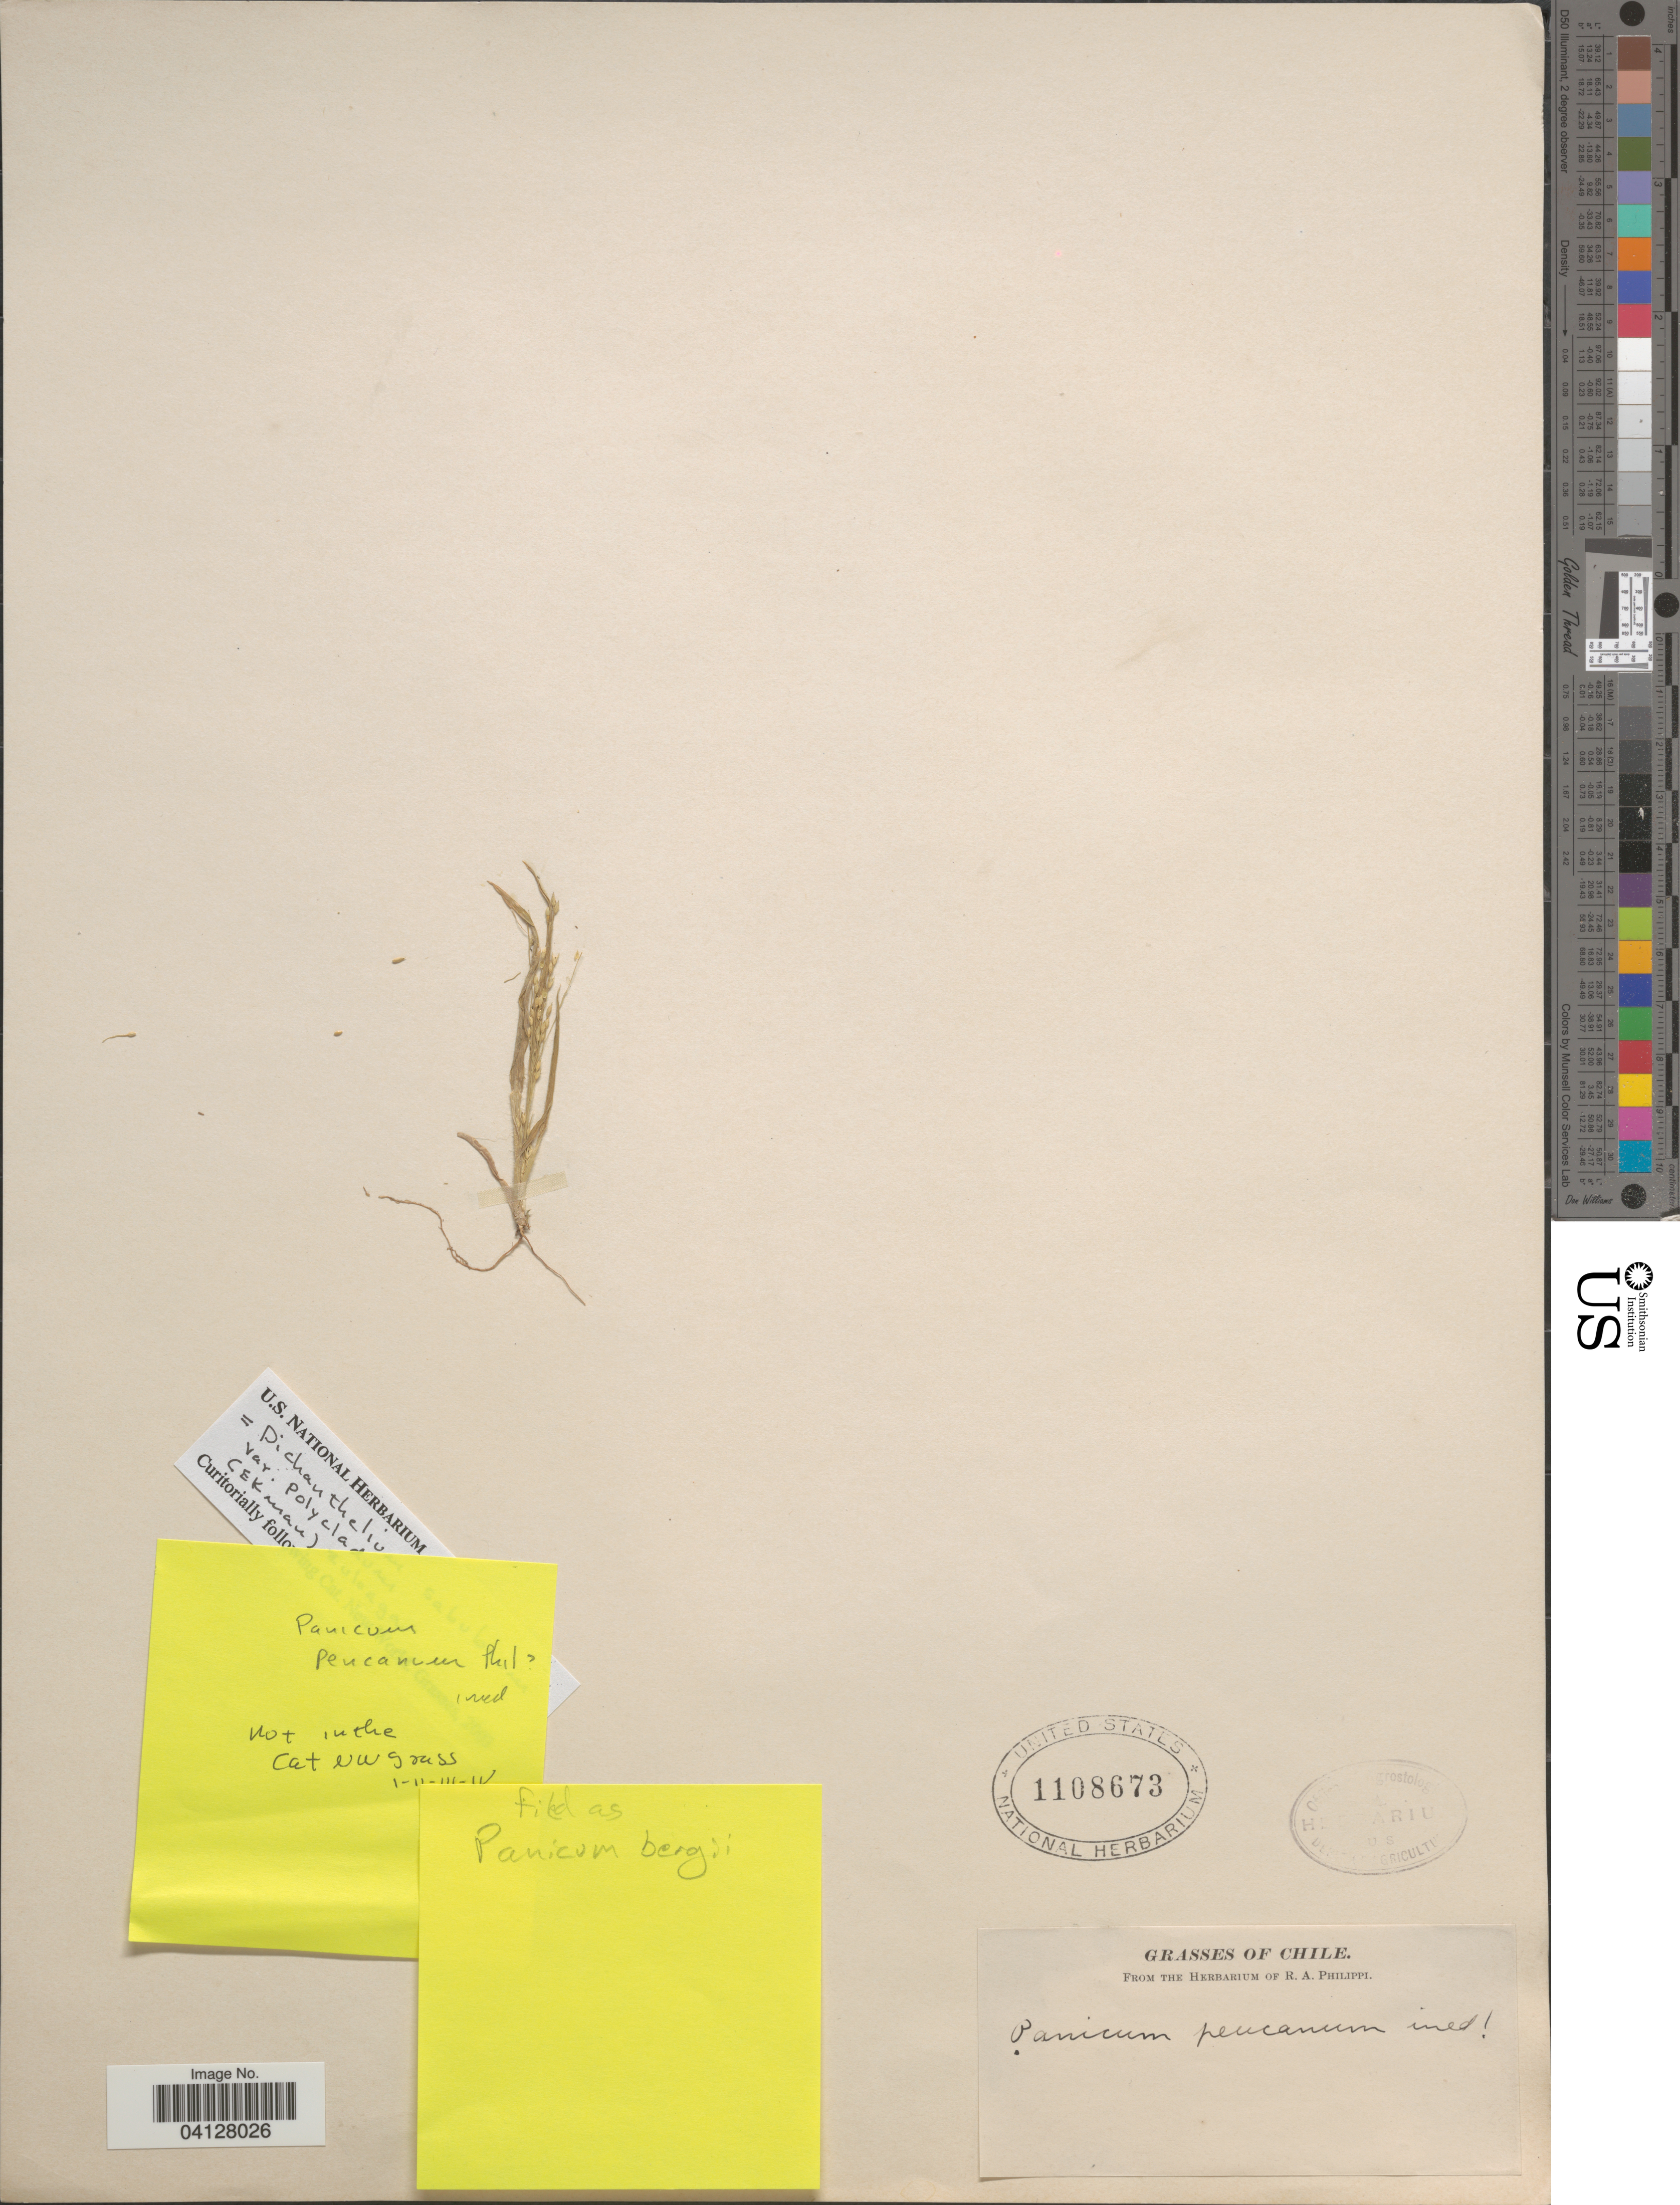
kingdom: Plantae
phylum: Tracheophyta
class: Liliopsida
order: Poales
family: Poaceae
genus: Panicum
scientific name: Panicum pencanum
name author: Phil.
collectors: ex. herb. R.A. Philippi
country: Chile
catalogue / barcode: US 1108673